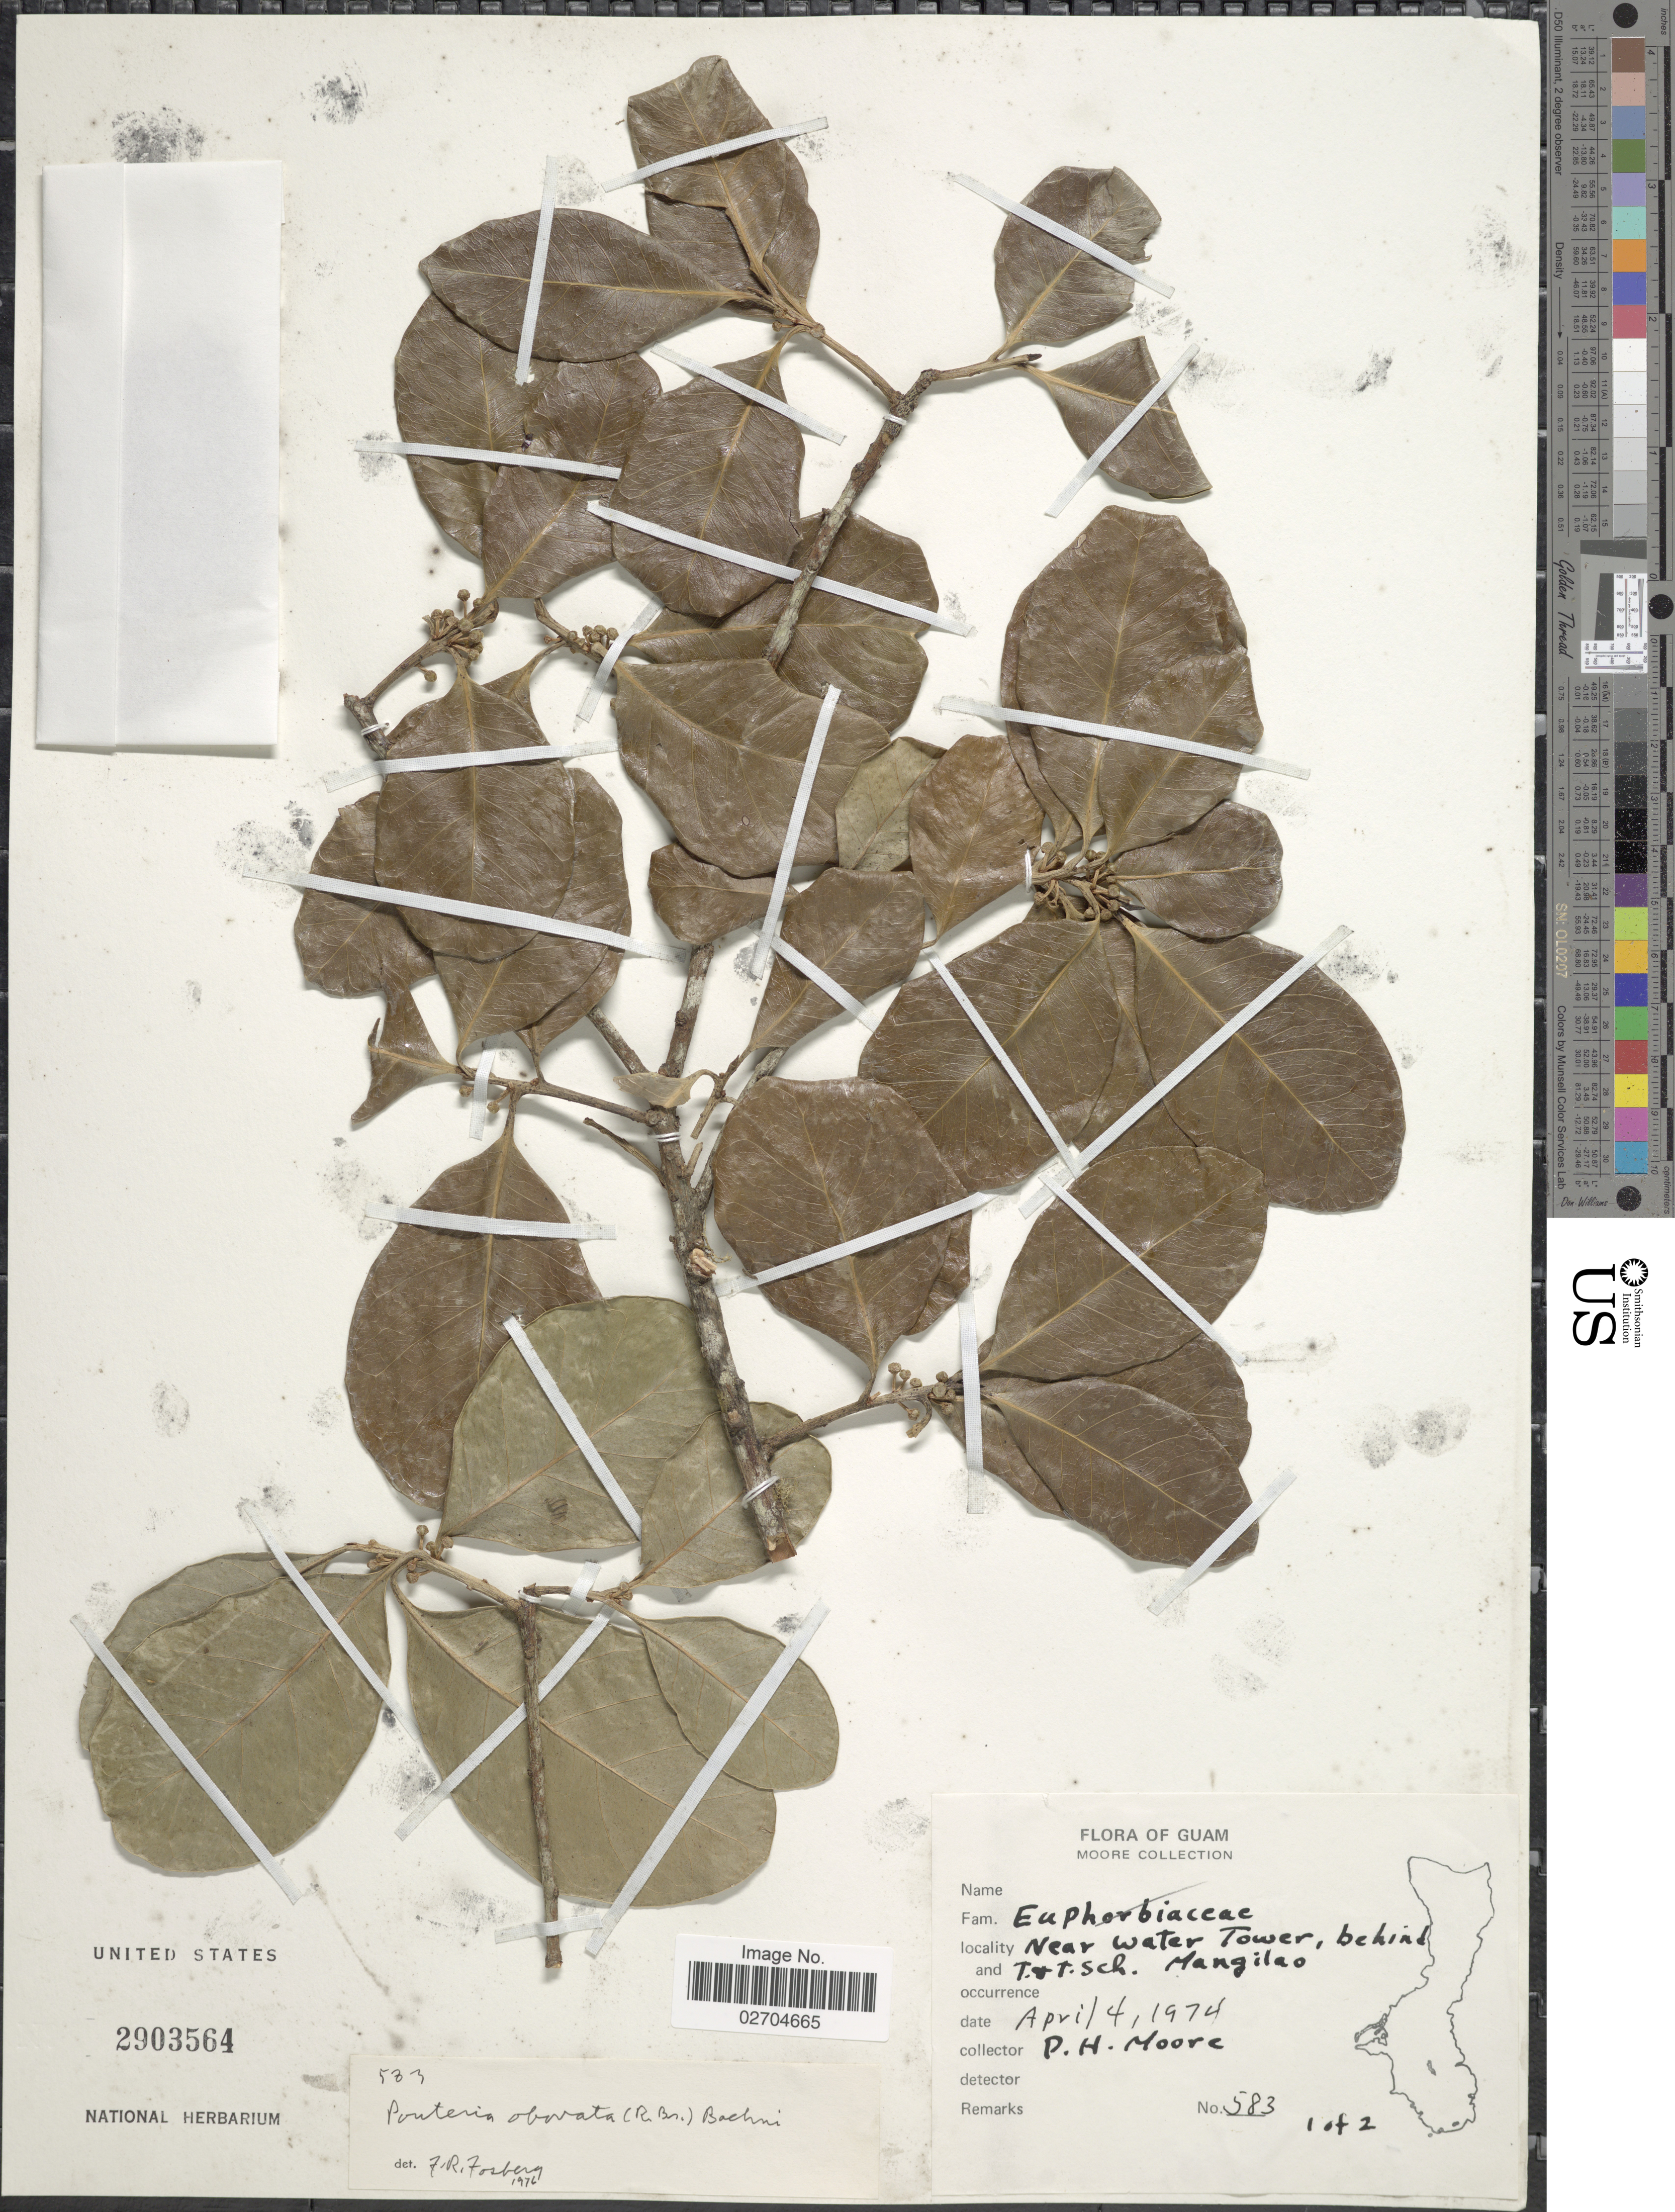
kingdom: Plantae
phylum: Tracheophyta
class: Magnoliopsida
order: Ericales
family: Sapotaceae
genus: Planchonella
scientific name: Planchonella obovata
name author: (R. Br.) Pierre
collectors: P. H. Moore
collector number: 583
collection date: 1974-04-04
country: Guam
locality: Near Water Tower, behind T & T. sch. Mangilao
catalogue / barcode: US 2903564